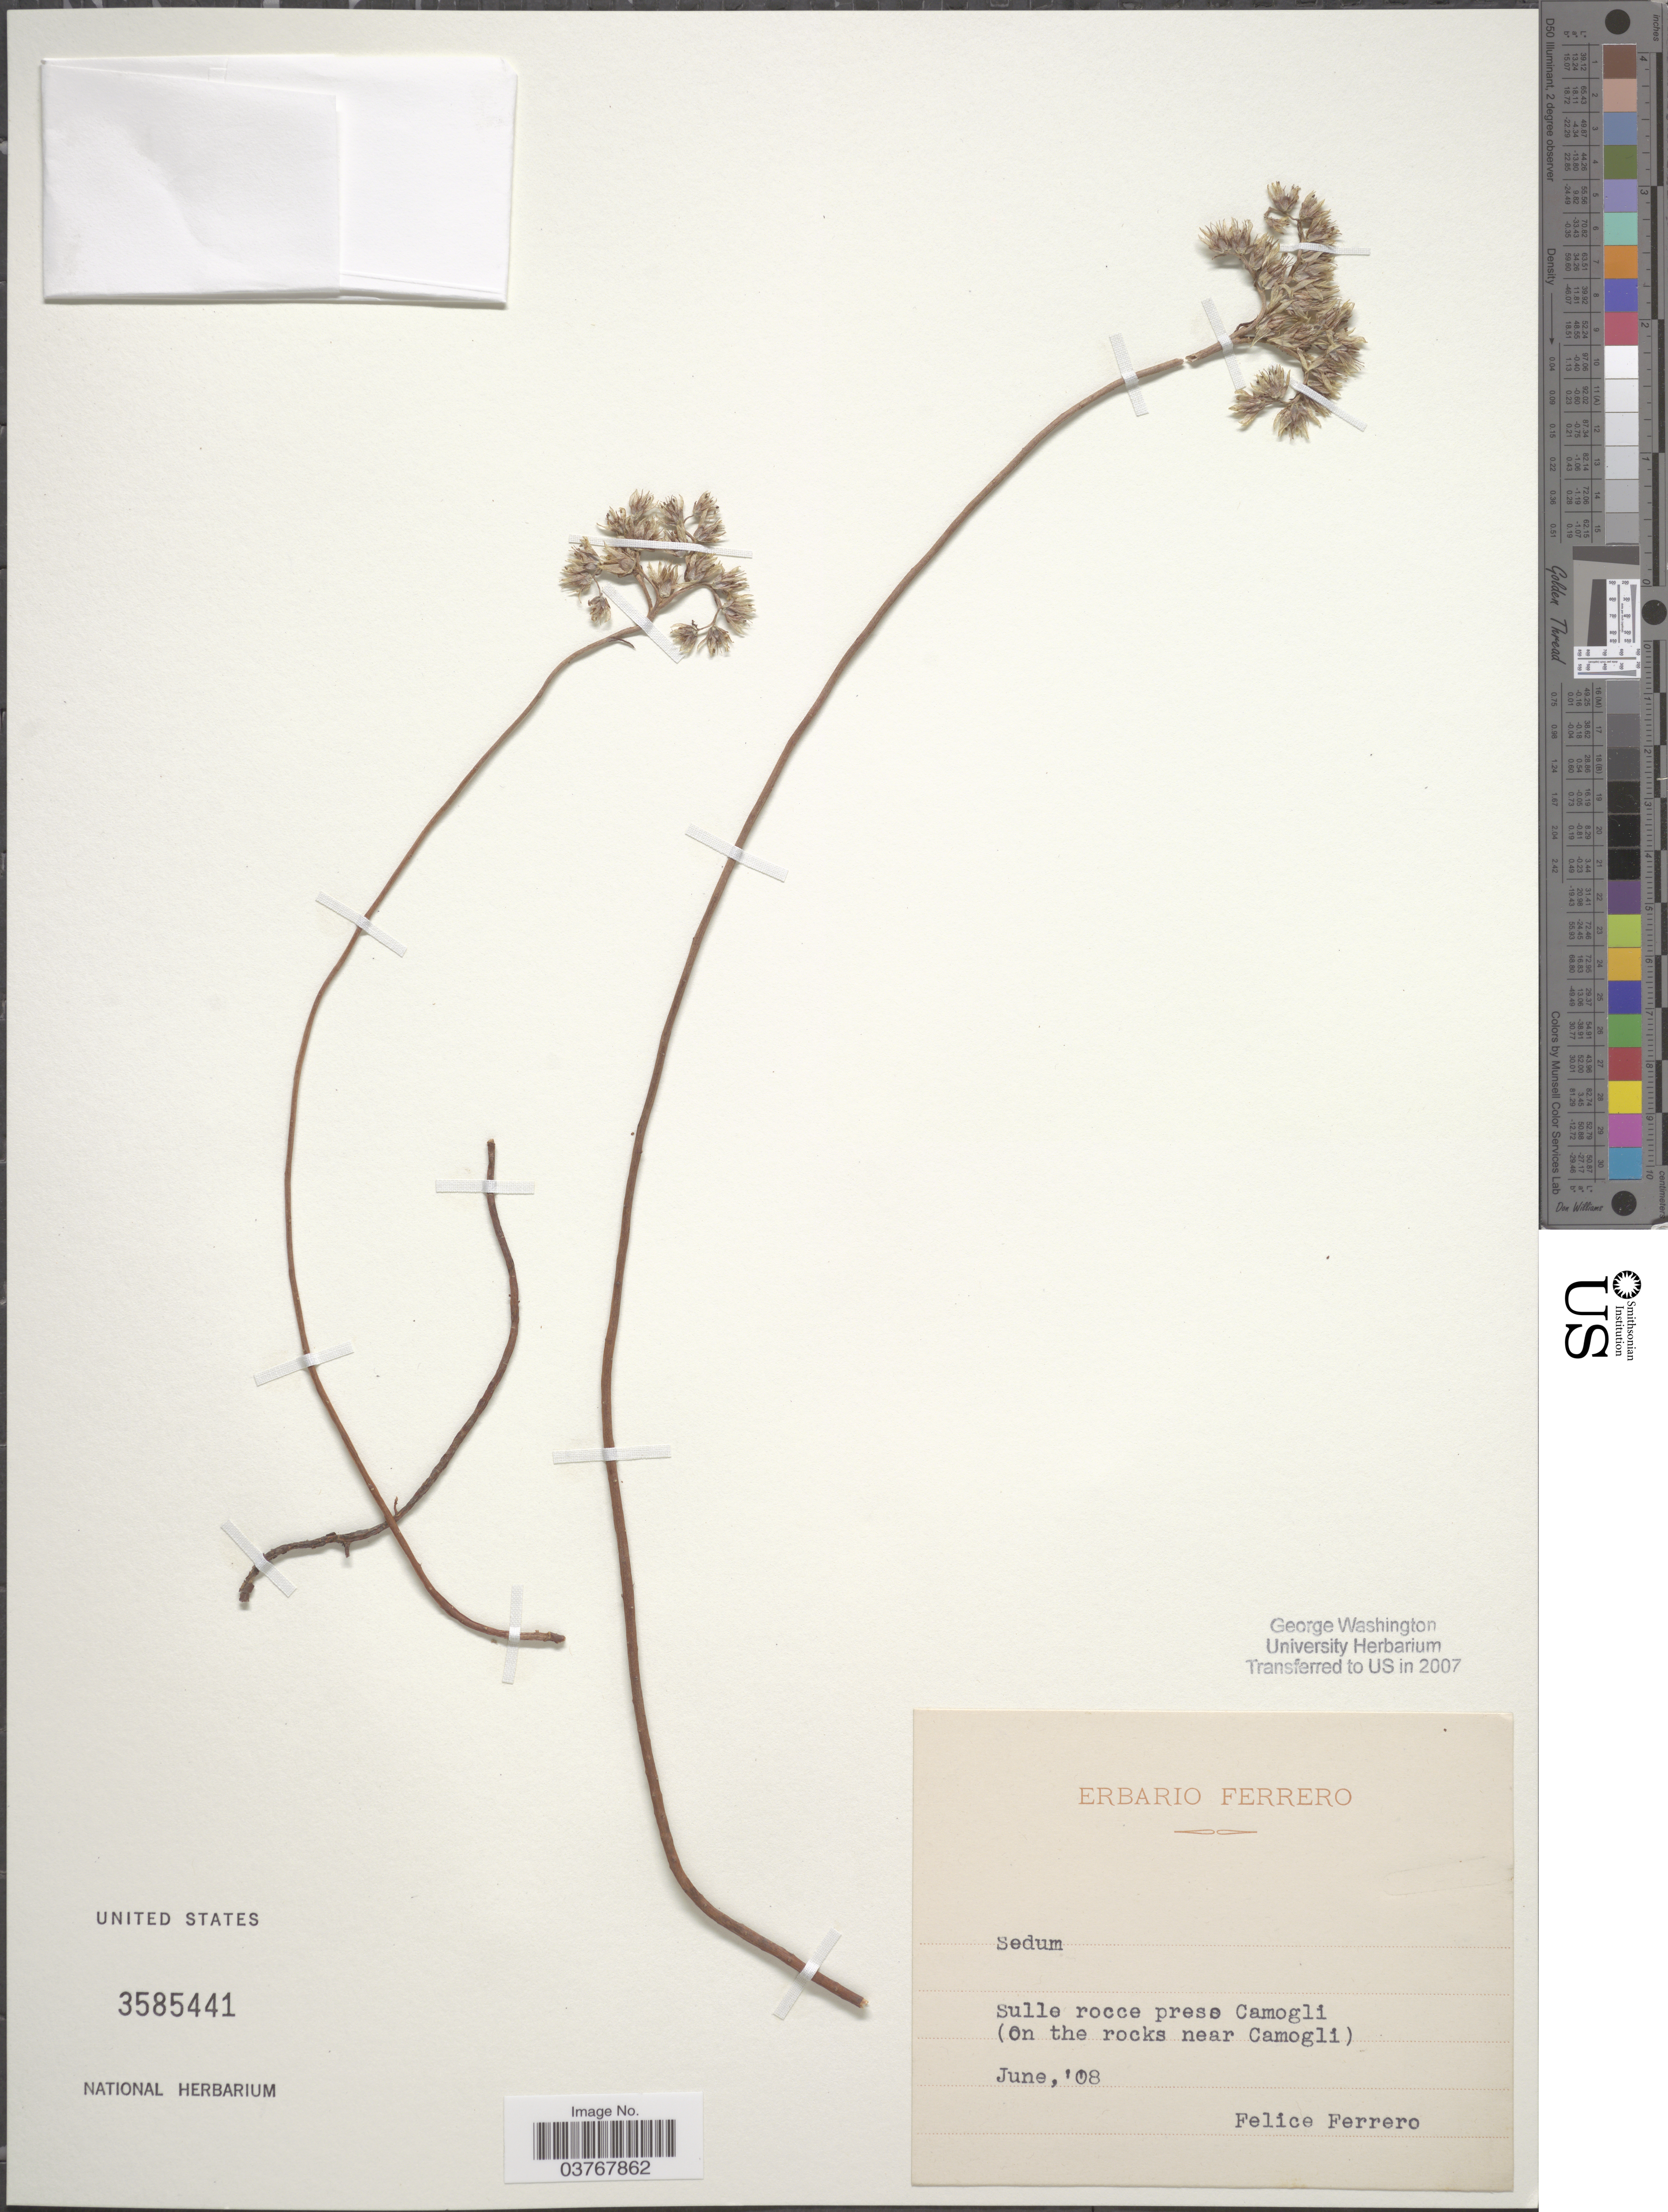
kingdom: Plantae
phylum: Tracheophyta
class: Magnoliopsida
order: Saxifragales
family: Crassulaceae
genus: Sedum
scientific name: Sedum sp.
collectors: F. Ferrero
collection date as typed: Transcribed d/m/y: /6/8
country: Italy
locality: Sulle rocce prese Camogli (On the rocks near Camogli).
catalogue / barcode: US 3585441